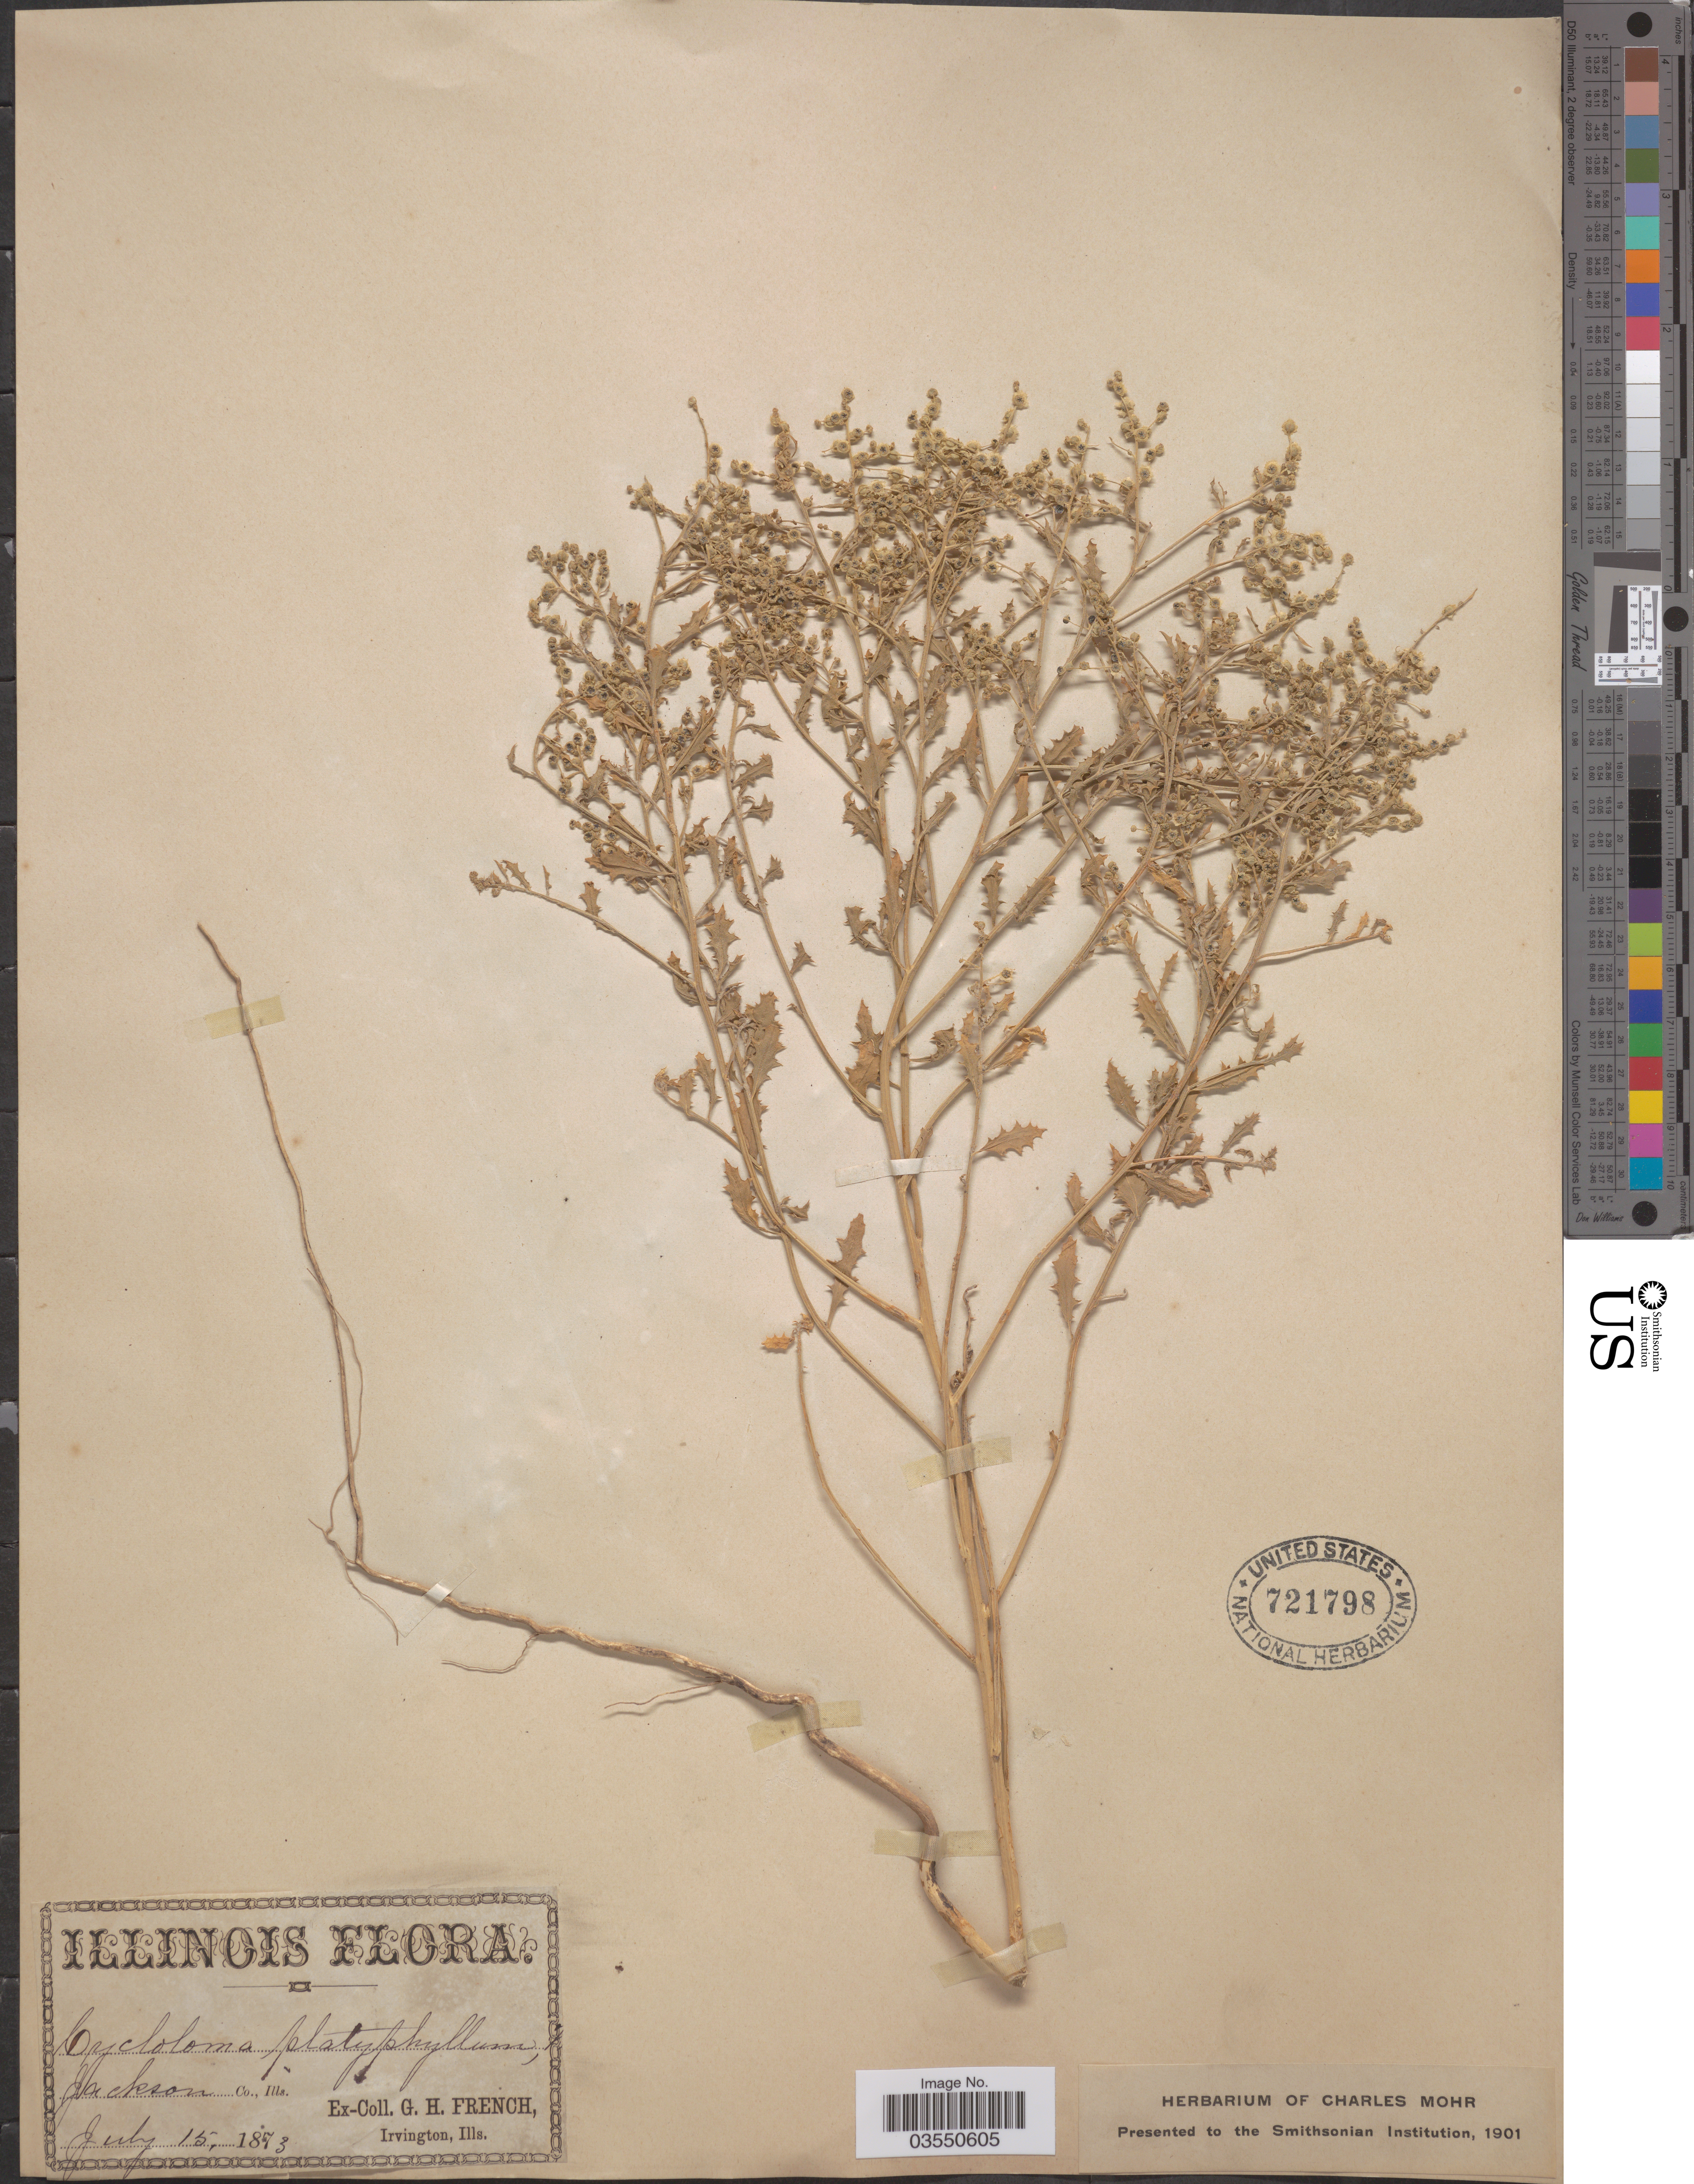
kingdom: Plantae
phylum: Tracheophyta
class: Magnoliopsida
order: Caryophyllales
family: Amaranthaceae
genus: Dysphania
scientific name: Dysphania atriplicifolia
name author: (Spreng.) G. Kadereit et al.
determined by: U.S. National Herbarium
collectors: G. H. French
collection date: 1873-07-15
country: United States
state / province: Illinois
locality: Jackson Co.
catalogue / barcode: US 721798